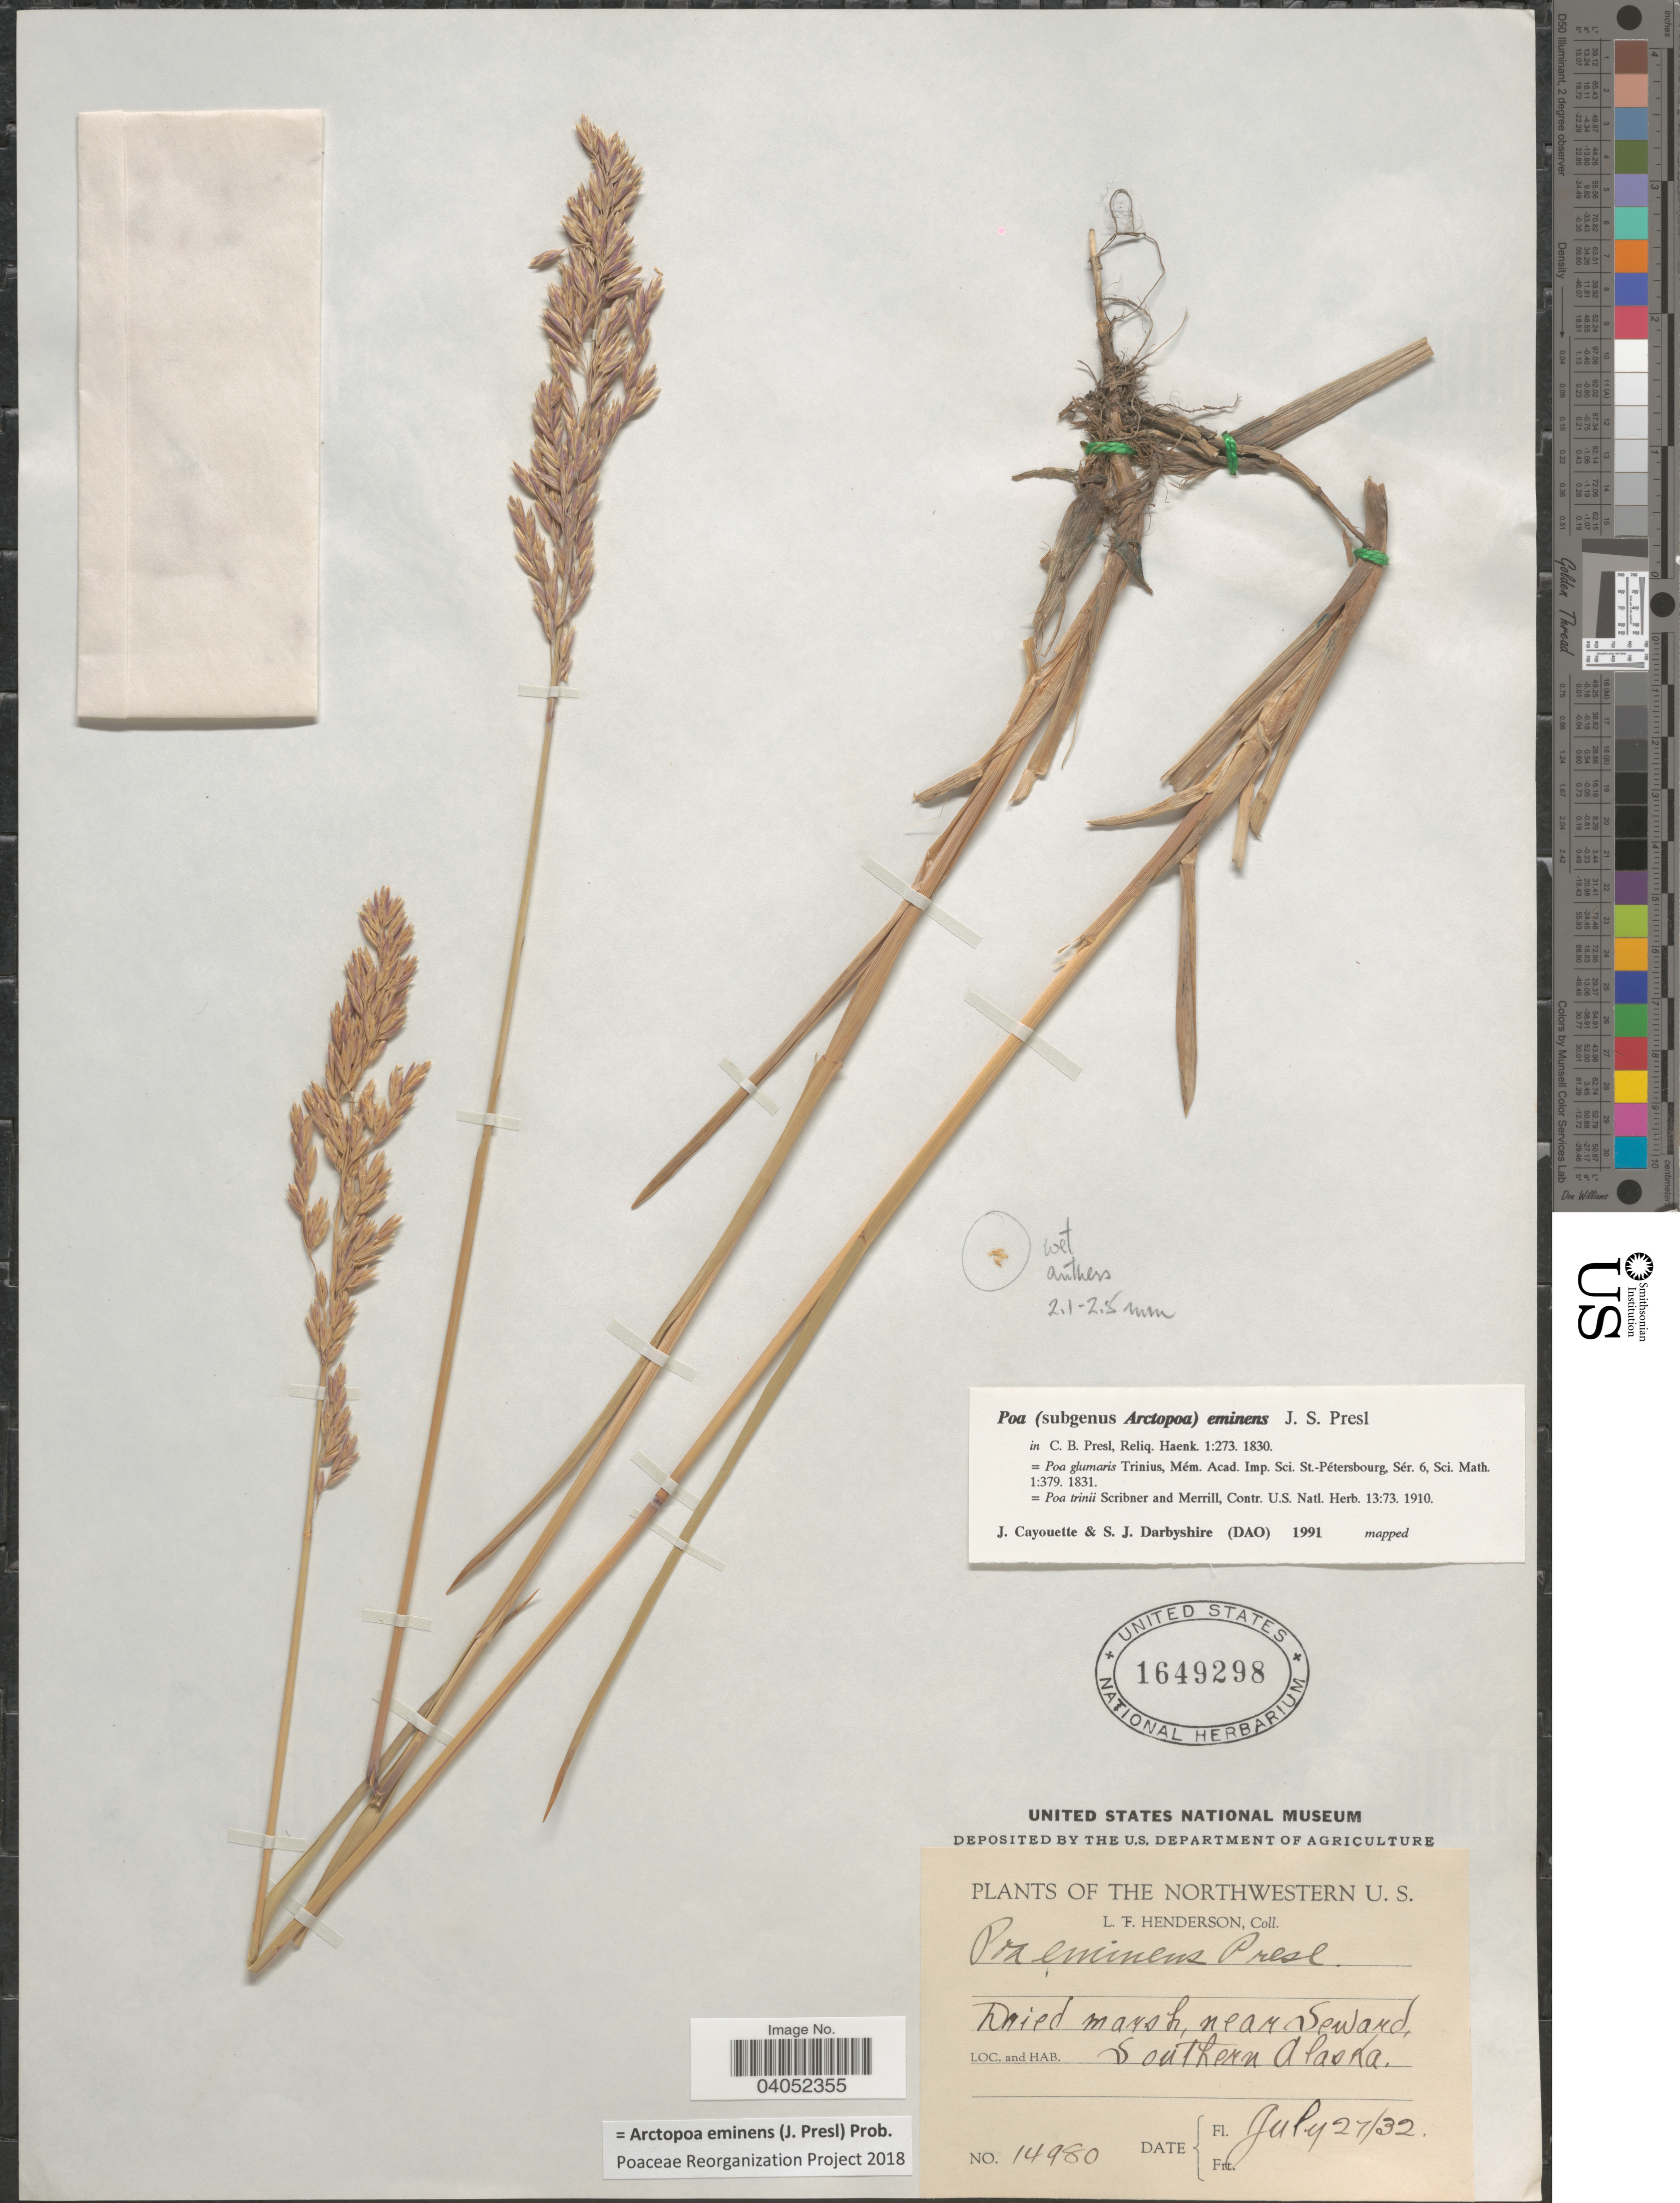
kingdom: Plantae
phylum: Tracheophyta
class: Liliopsida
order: Poales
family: Poaceae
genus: Arctopoa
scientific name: Arctopoa eminens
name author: (J. Presl) Prob.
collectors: L. Henderson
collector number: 14980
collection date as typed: Transcribed d/m/y: 27/7/32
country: United States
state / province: Alaska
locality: Northwestern U.S. Near Seward, Southern Alaska.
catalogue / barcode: US 1649298